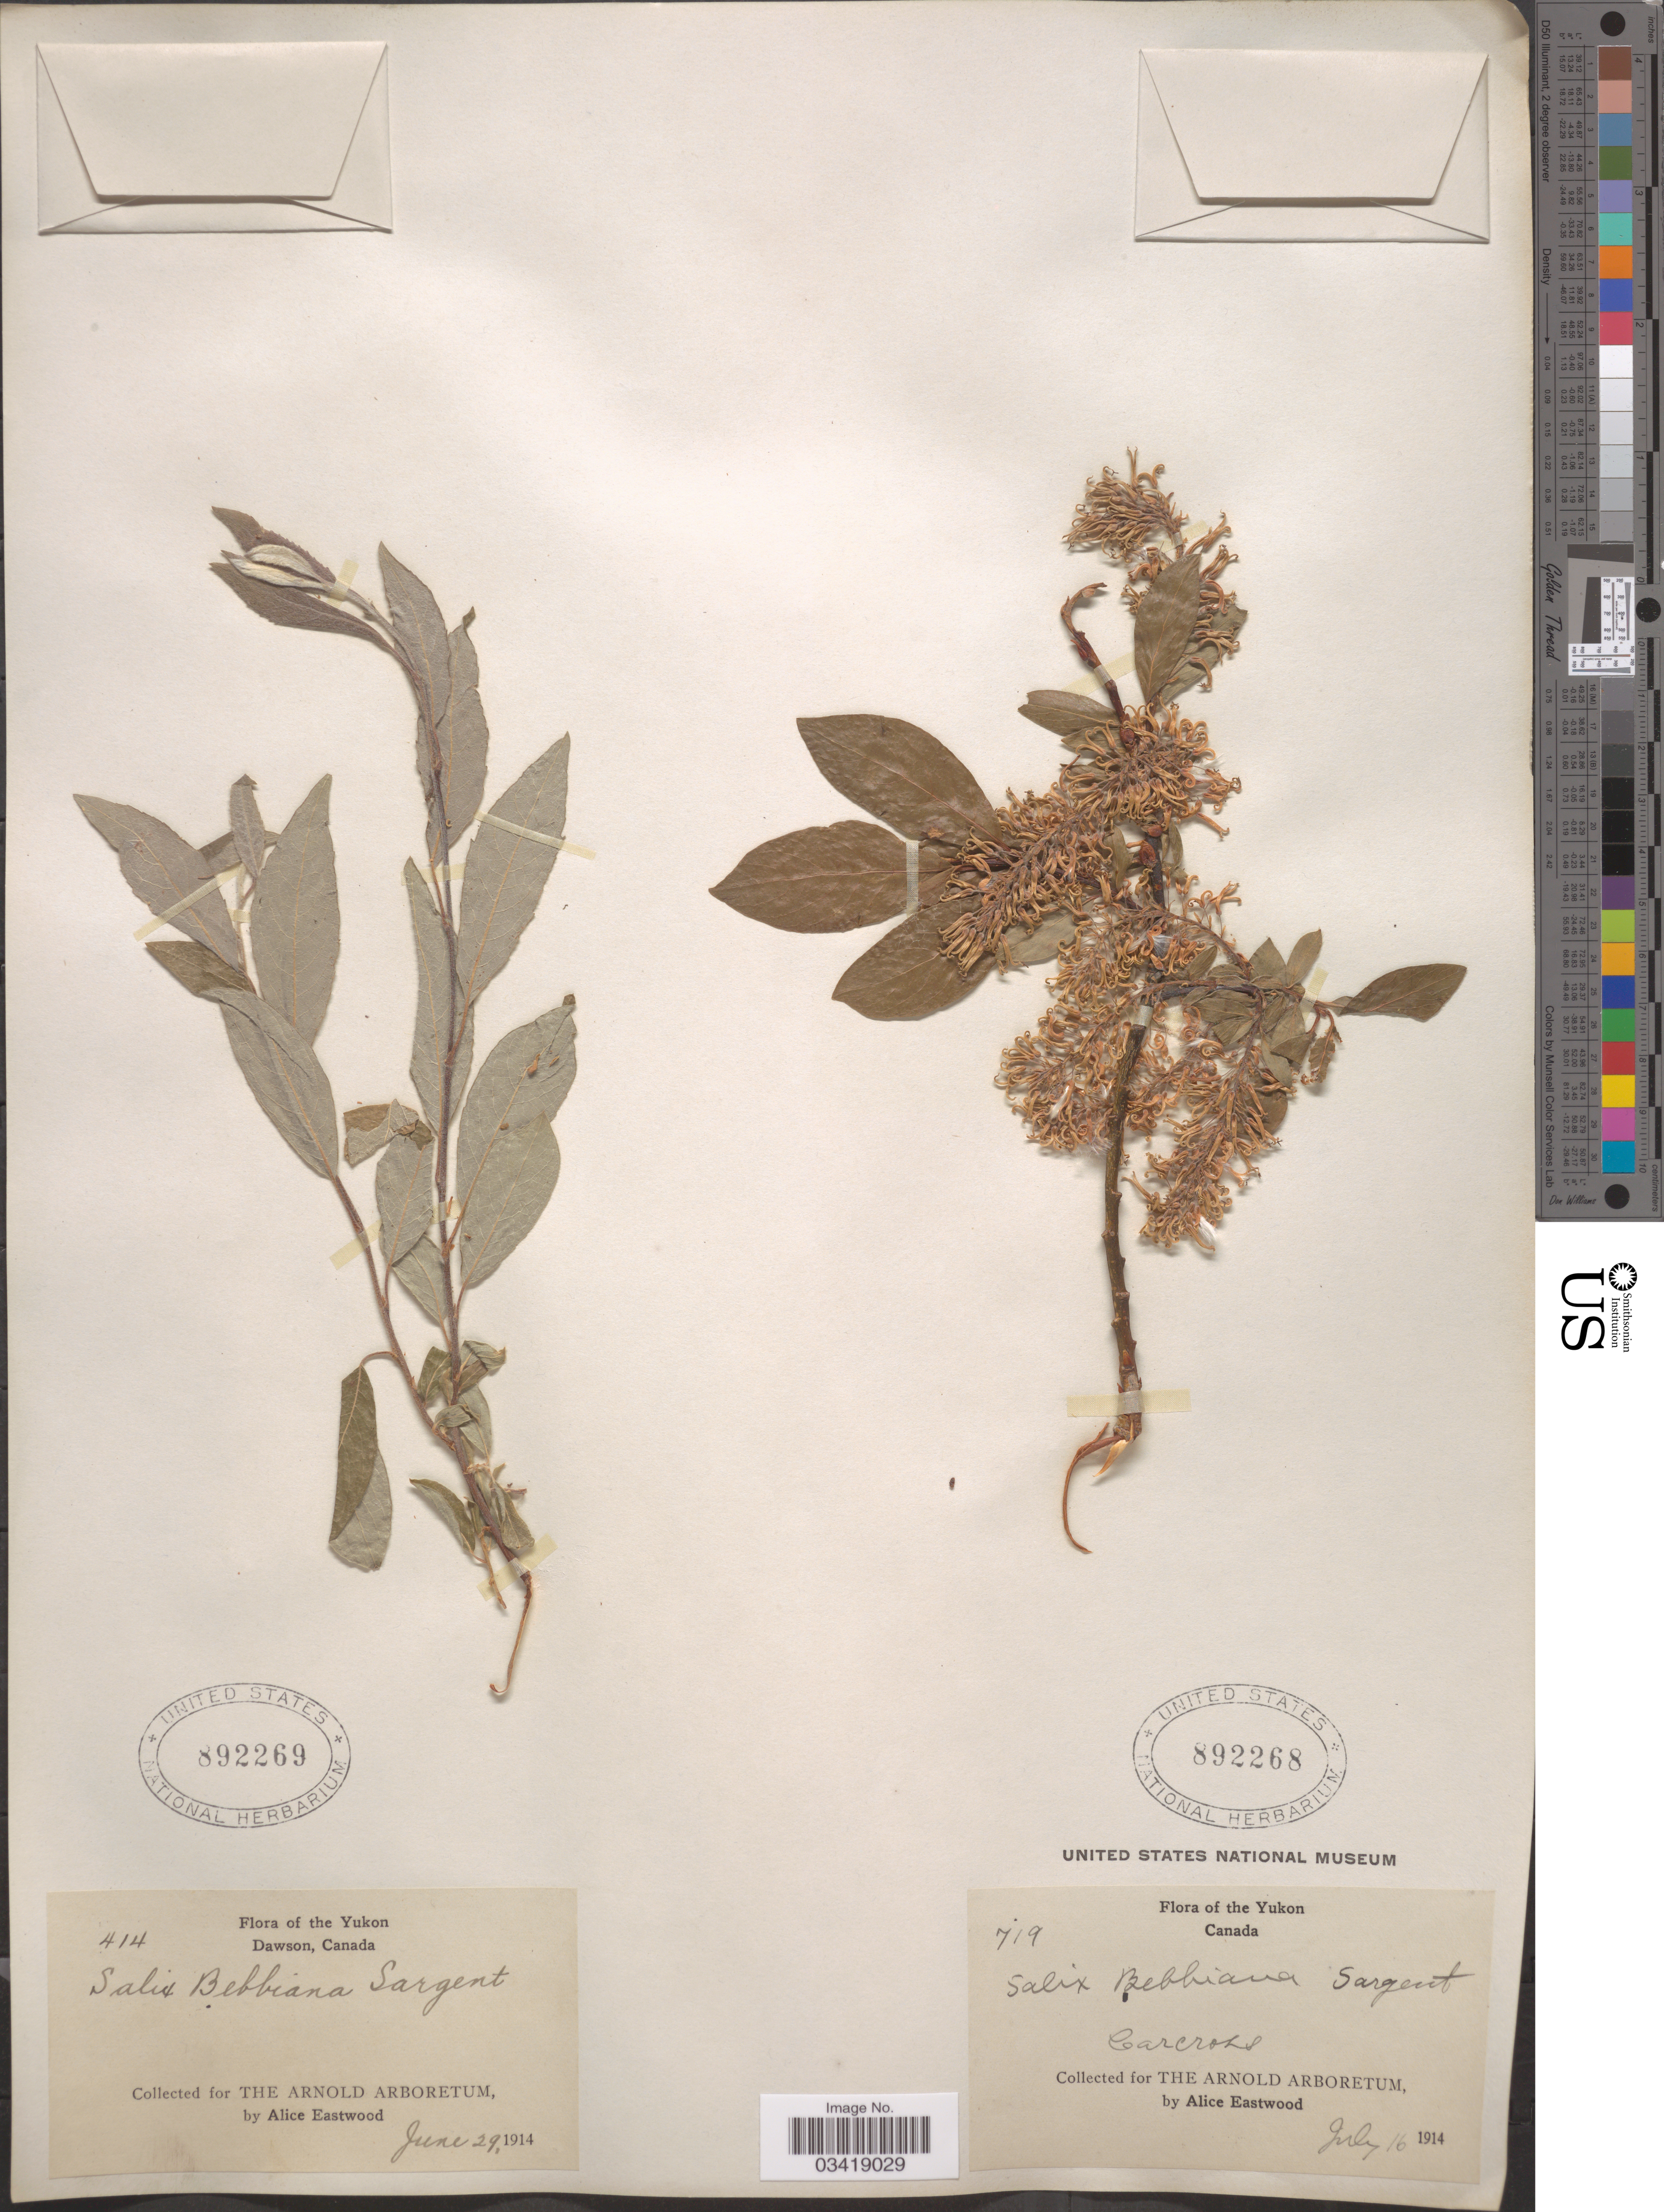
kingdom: Plantae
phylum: Tracheophyta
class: Magnoliopsida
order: Malpighiales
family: Salicaceae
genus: Salix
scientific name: Salix bebbiana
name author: Sarg.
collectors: A. Eastwood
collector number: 414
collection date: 1914-06-29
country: Canada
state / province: Yukon Territory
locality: Yukon. Dawson.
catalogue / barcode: US 892269-2